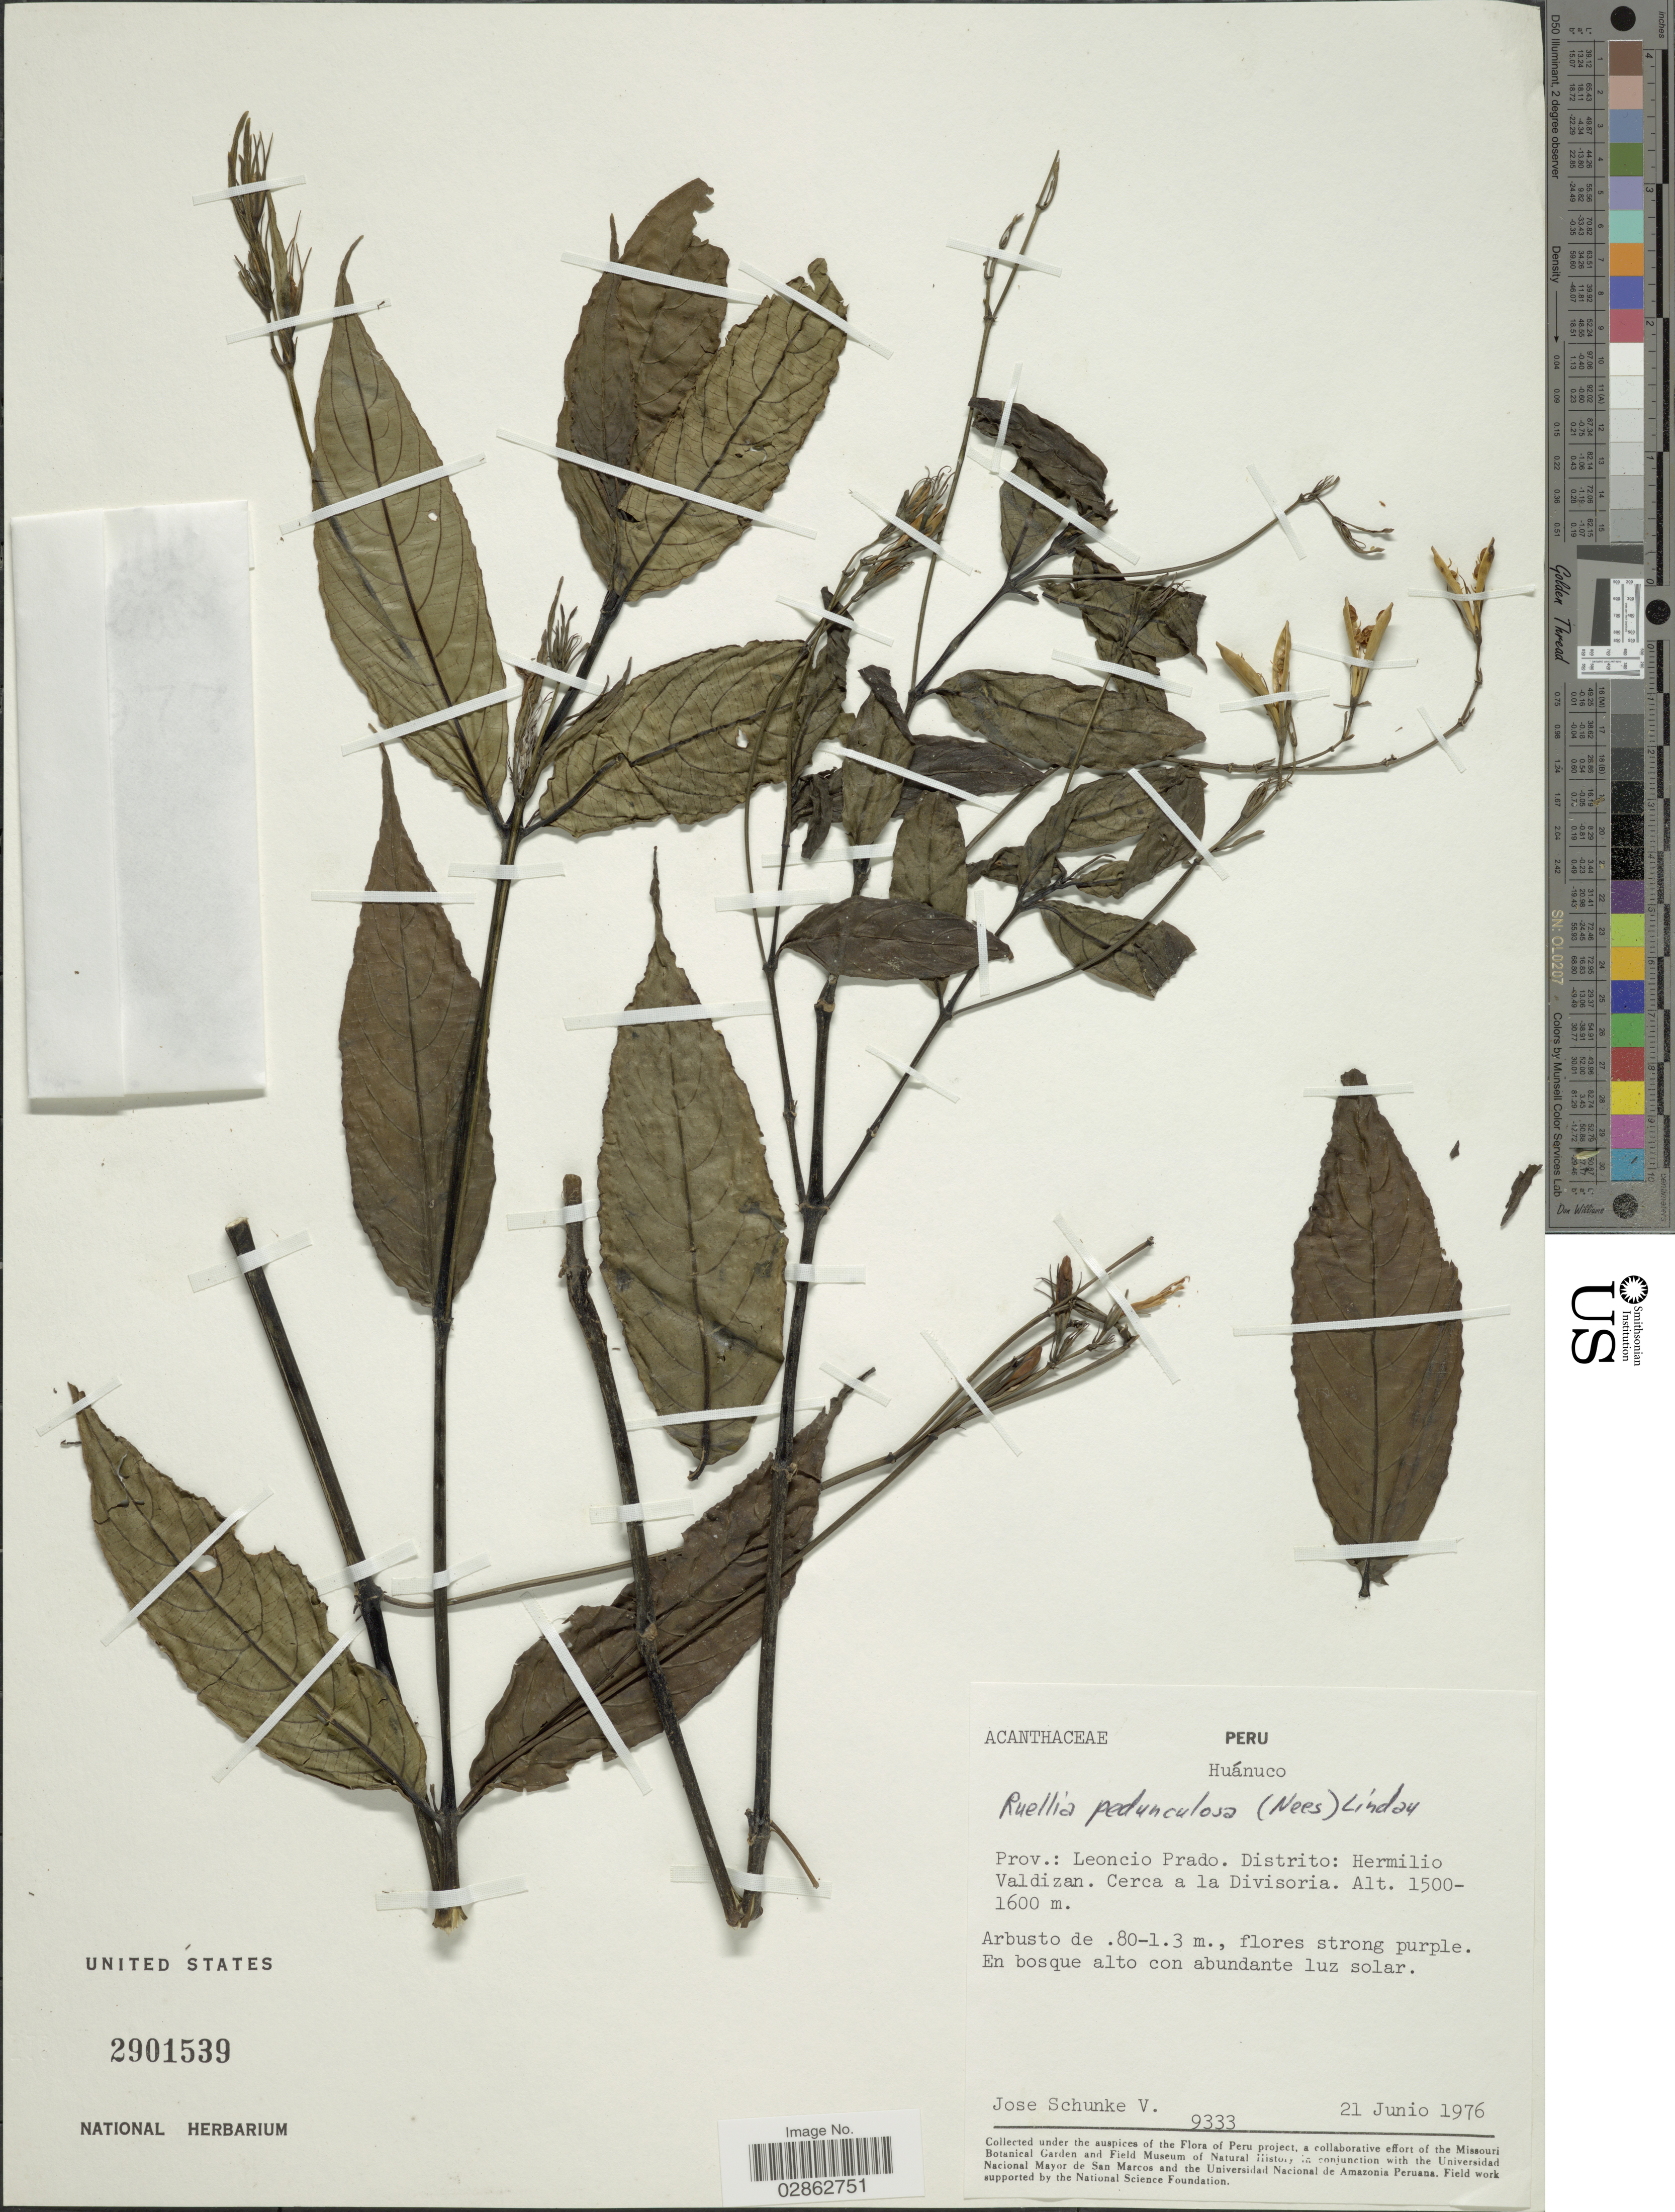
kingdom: Plantae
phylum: Tracheophyta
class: Magnoliopsida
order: Lamiales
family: Acanthaceae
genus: Ruellia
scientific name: Ruellia sp.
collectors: J. Schunke Vigo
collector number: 9333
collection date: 1976-06-21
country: Peru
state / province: Huánuco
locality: Prov.: Leoncio Prado. Distrito: Hermilio Valdizan. Cerca a la Divisoria.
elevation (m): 1500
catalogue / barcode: US 2901539